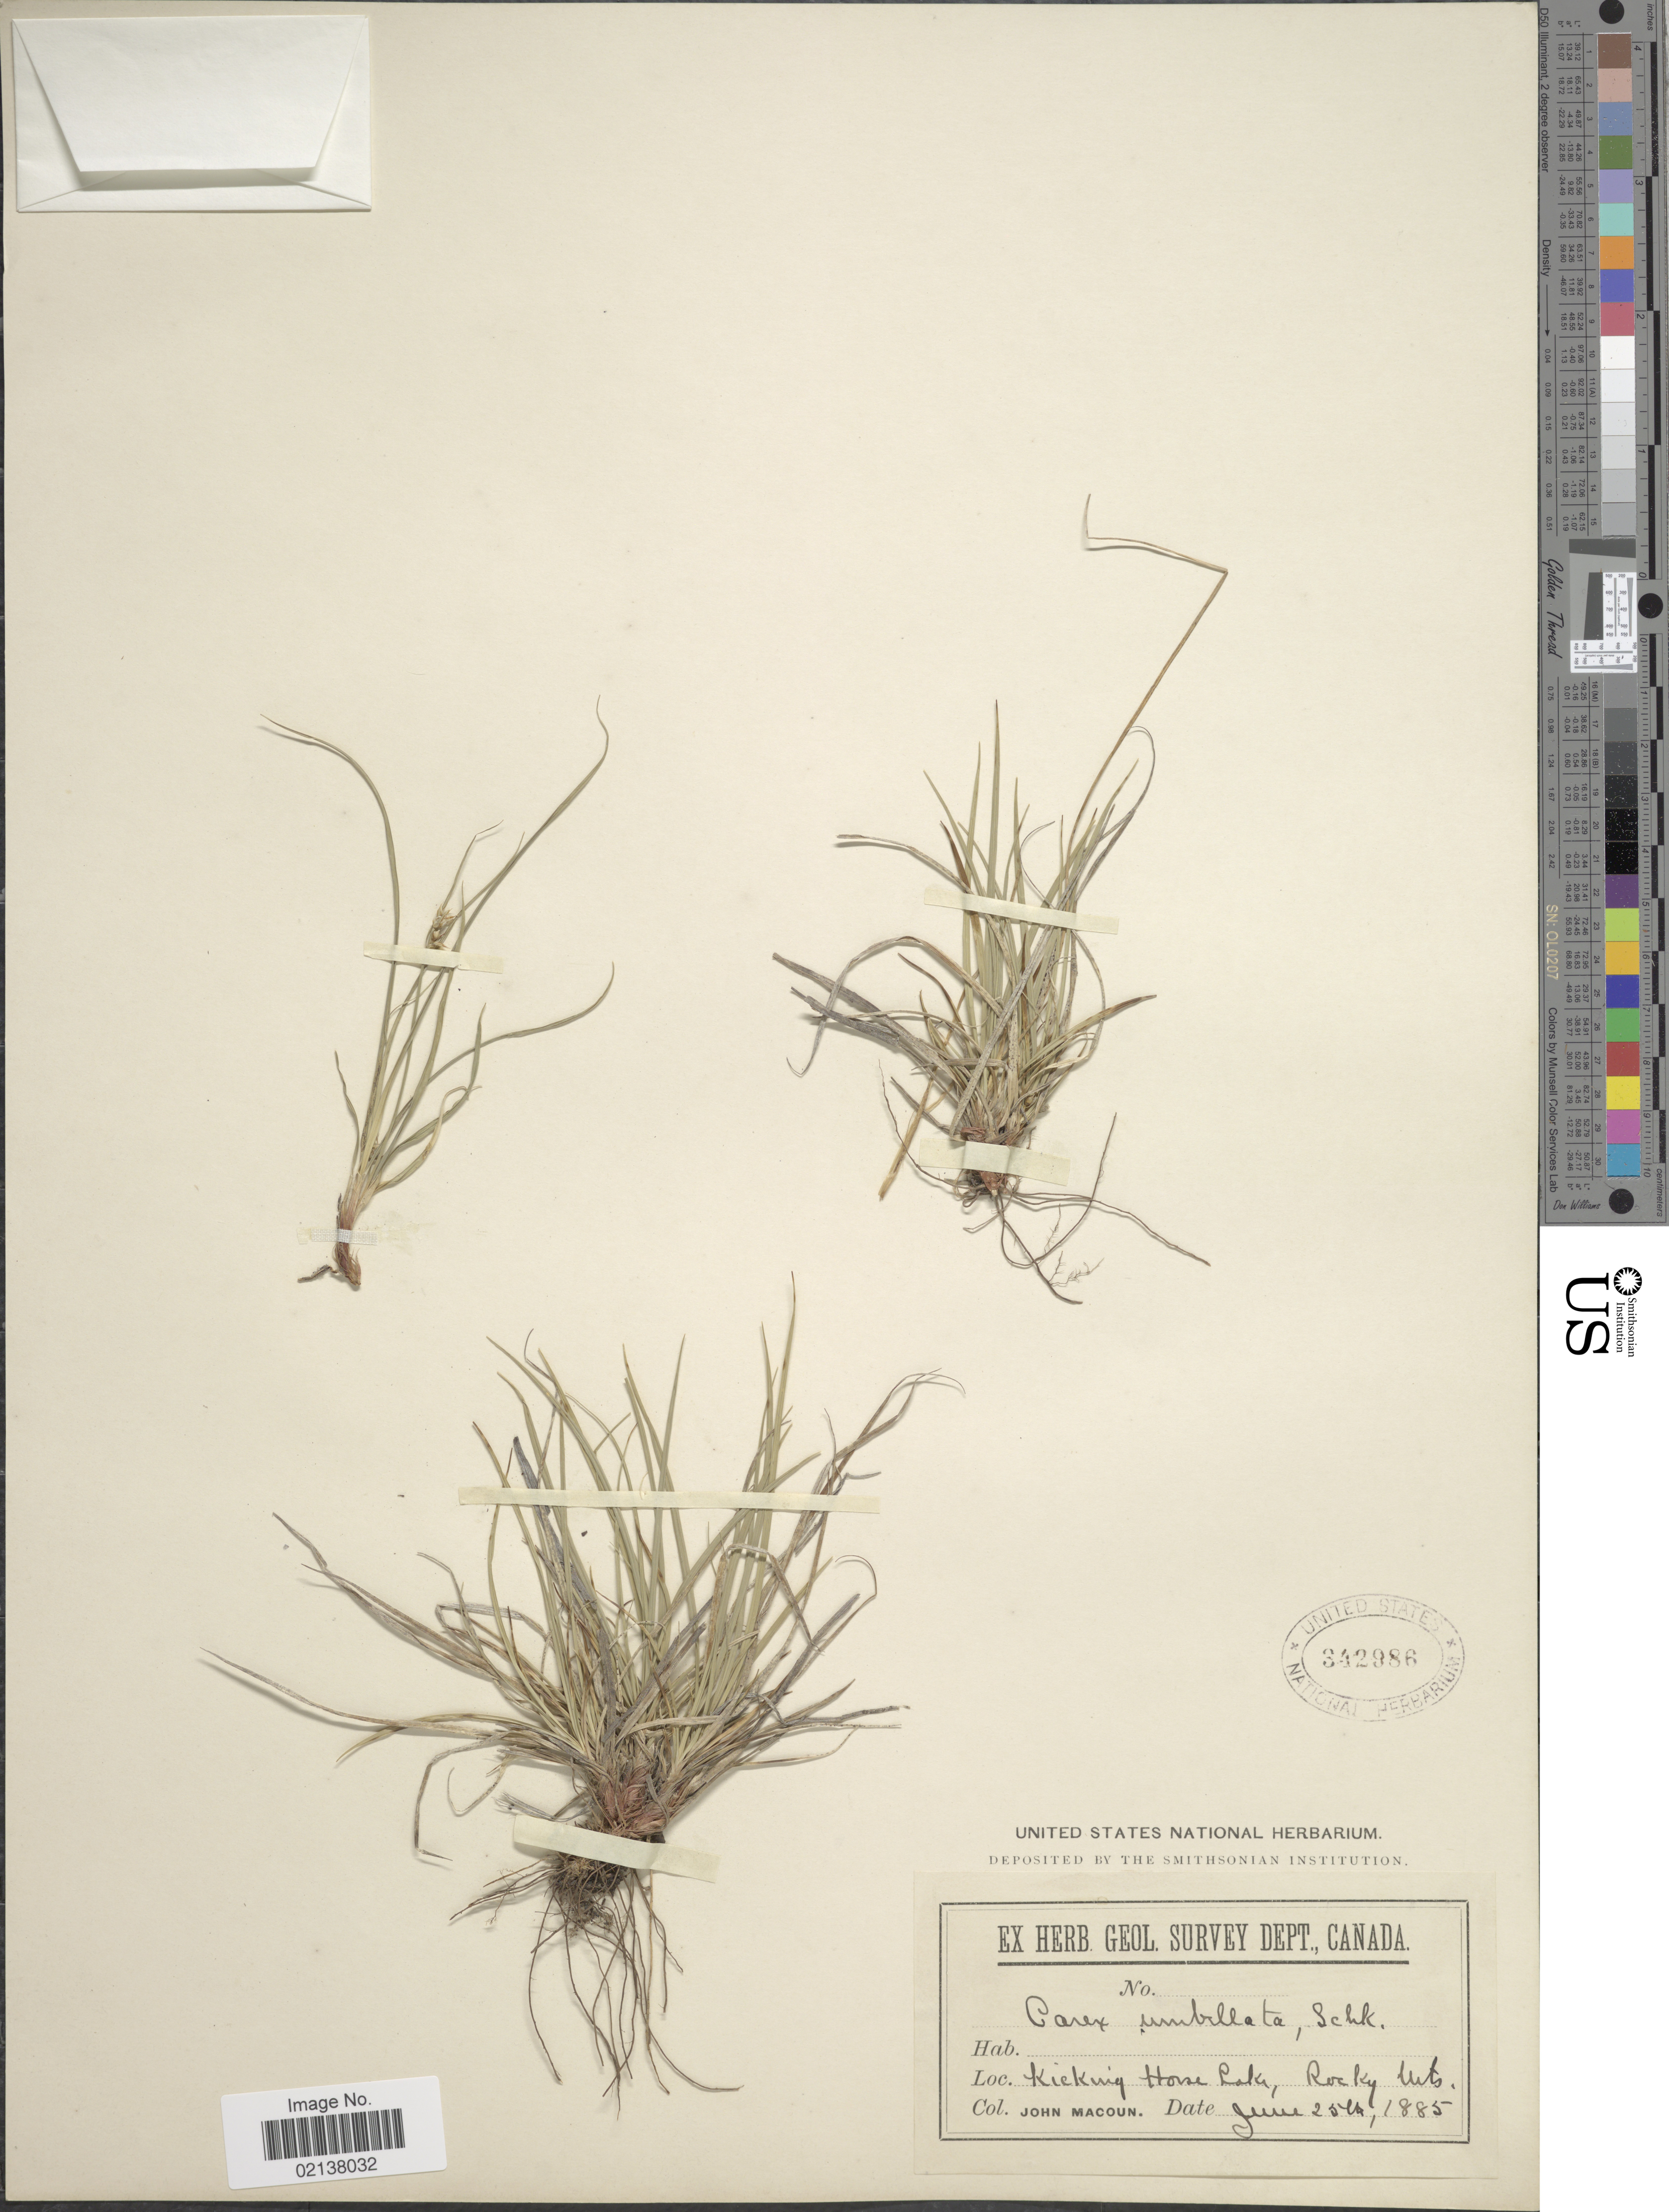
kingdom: Plantae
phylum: Tracheophyta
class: Liliopsida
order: Poales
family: Cyperaceae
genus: Carex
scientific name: Carex umbellata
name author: Schkuhr ex Willd.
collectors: J. Macoun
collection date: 1885-06-25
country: Canada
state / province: British Columbia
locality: Kicking Horse Lake. Rocky Mts.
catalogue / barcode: US 342986